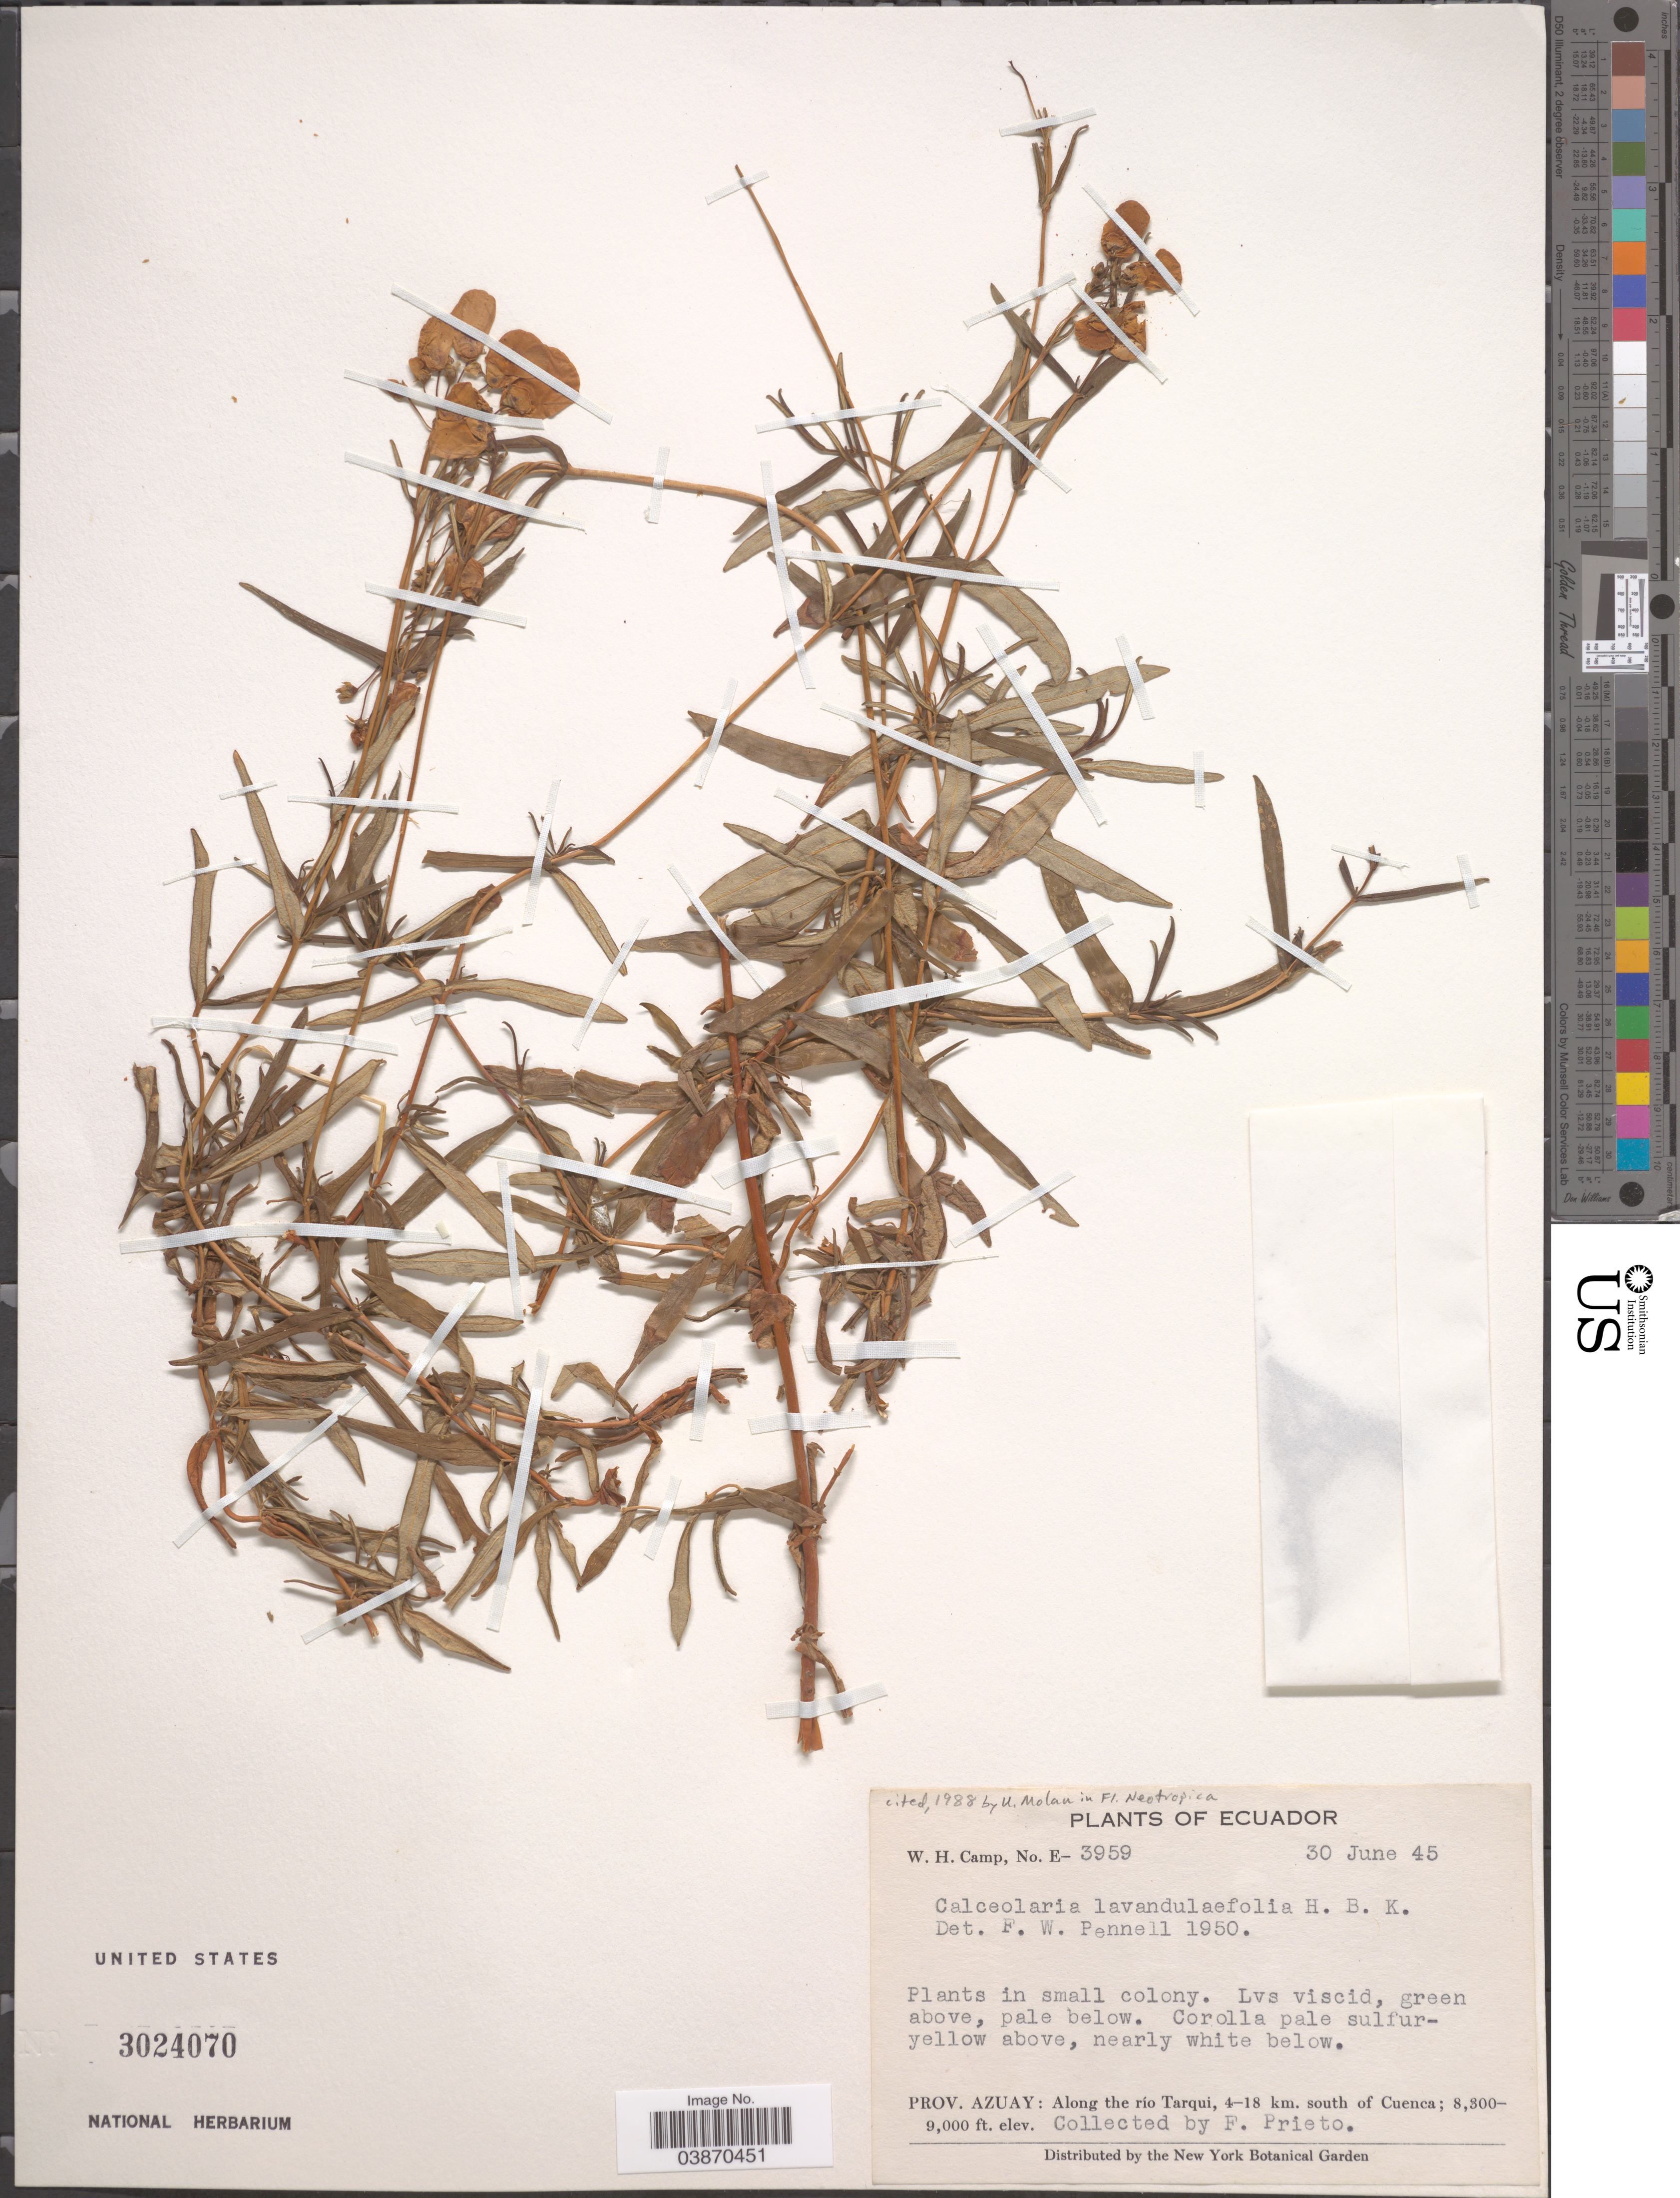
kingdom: Plantae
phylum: Tracheophyta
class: Magnoliopsida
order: Lamiales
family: Calceolariaceae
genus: Calceolaria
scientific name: Calceolaria lavandulifolia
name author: Kunth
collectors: F. Prieto & W. H. Camp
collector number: E-3959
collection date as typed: Transcribed d/m/y: 30/6/45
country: Ecuador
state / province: Azuay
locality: Along the río Tarqui, 4-18 km. south of Cuenca.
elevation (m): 2530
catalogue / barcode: US 3024070